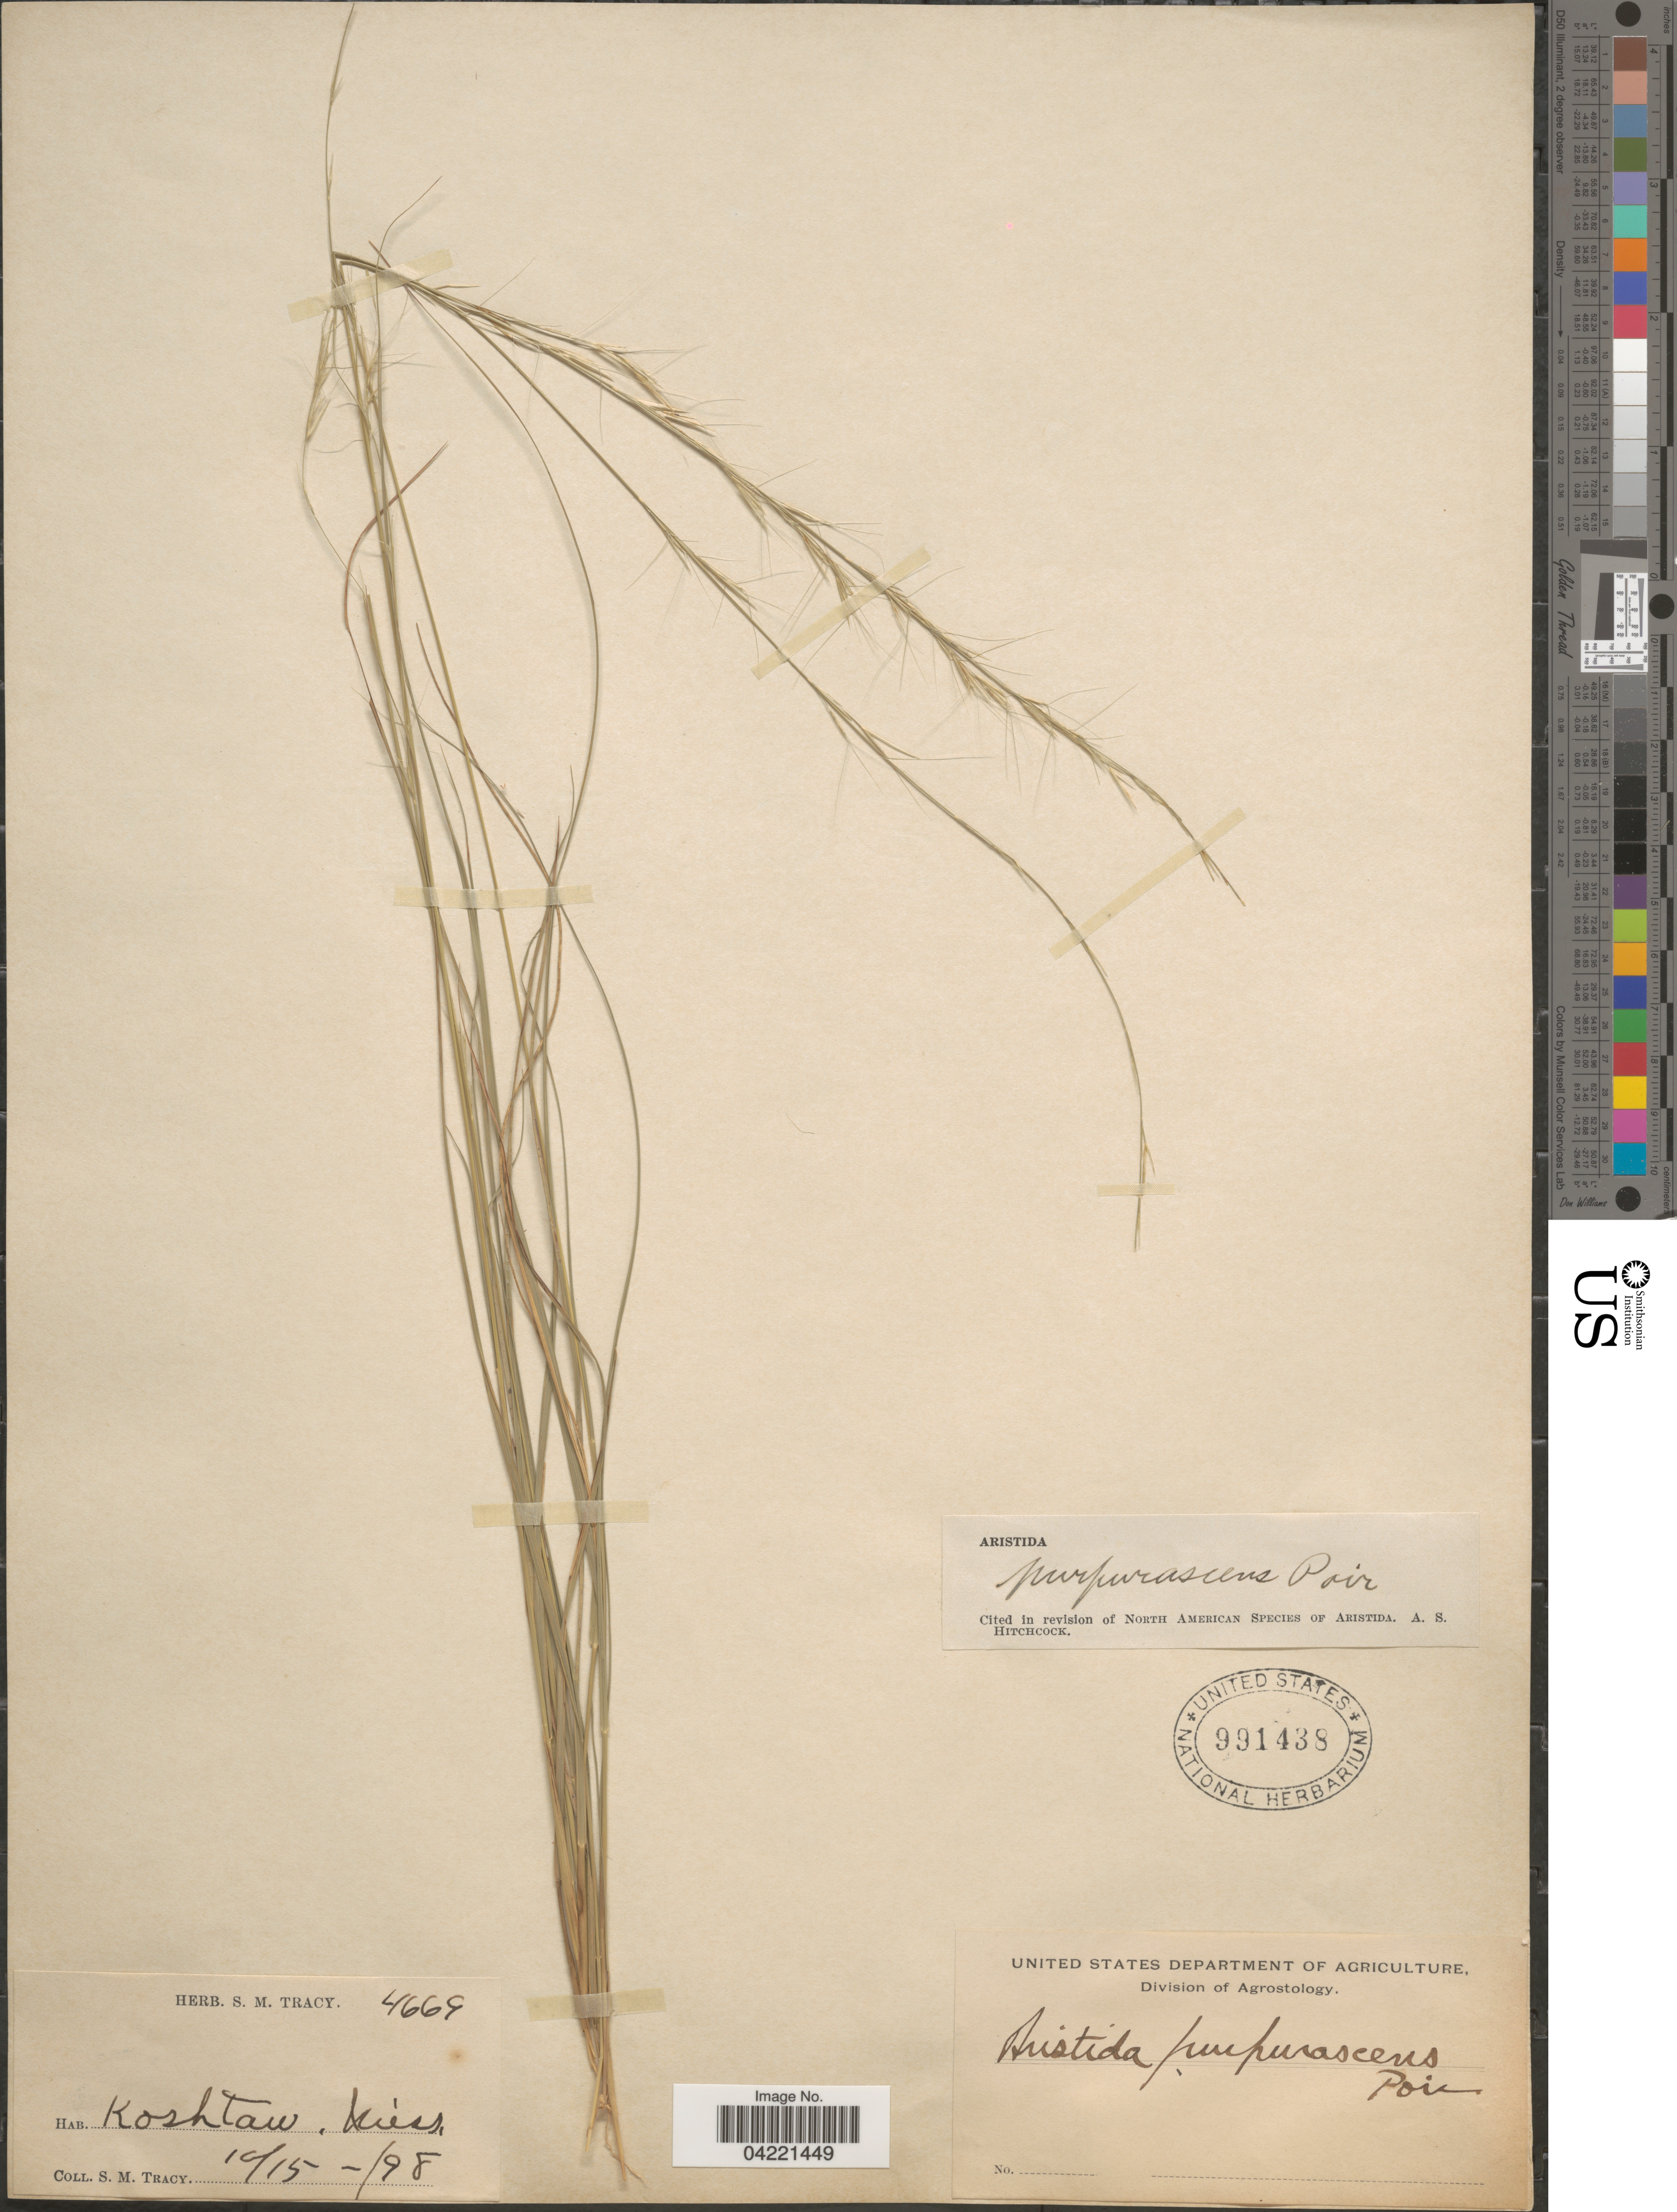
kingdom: Plantae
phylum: Tracheophyta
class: Liliopsida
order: Poales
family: Poaceae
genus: Aristida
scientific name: Aristida purpurascens var. purpurescens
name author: Poir.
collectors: S. M. Tracy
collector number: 4669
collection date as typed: Transcribed d/m/y: 15/10/98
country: United States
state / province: Mississippi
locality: Koshtaw.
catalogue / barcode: US 991438